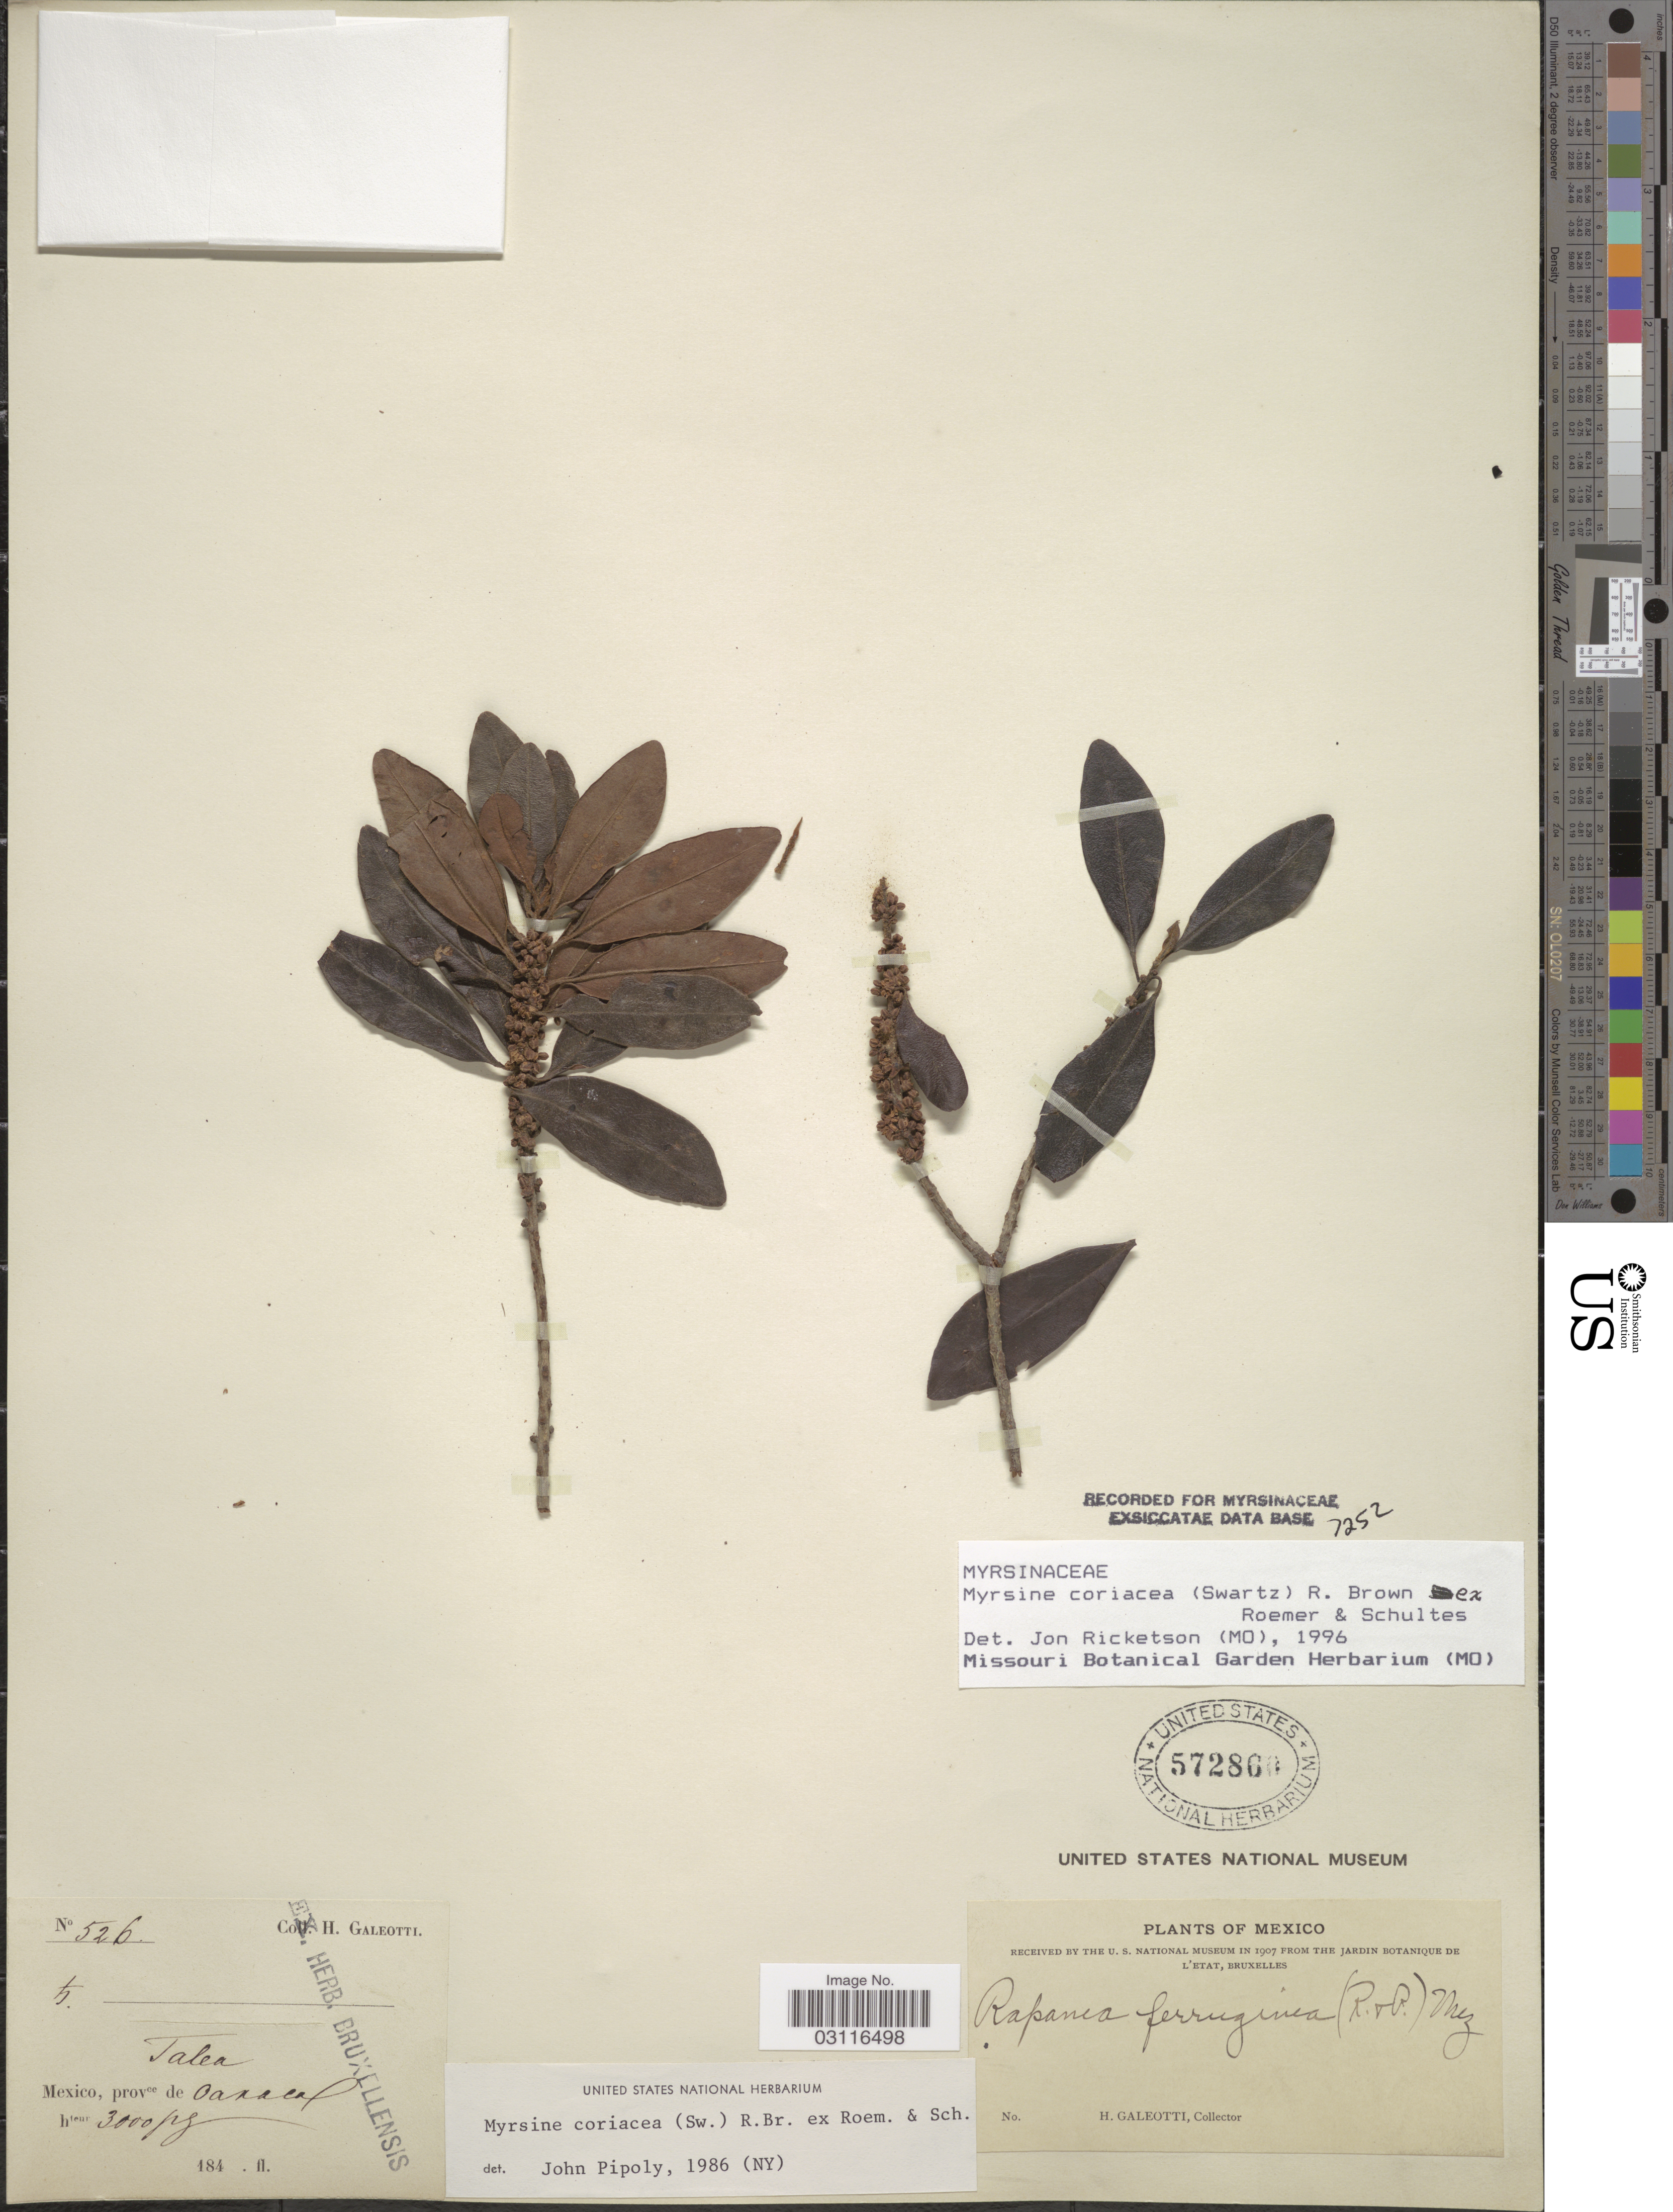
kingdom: Plantae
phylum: Tracheophyta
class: Magnoliopsida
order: Ericales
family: Primulaceae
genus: Myrsine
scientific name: Myrsine coriacea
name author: (Sw.) R. Br. ex Roem. & Schult.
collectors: H. G. Galeotti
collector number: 526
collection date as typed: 184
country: Mexico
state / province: Oaxaca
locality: Talea.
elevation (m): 914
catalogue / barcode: US 572860